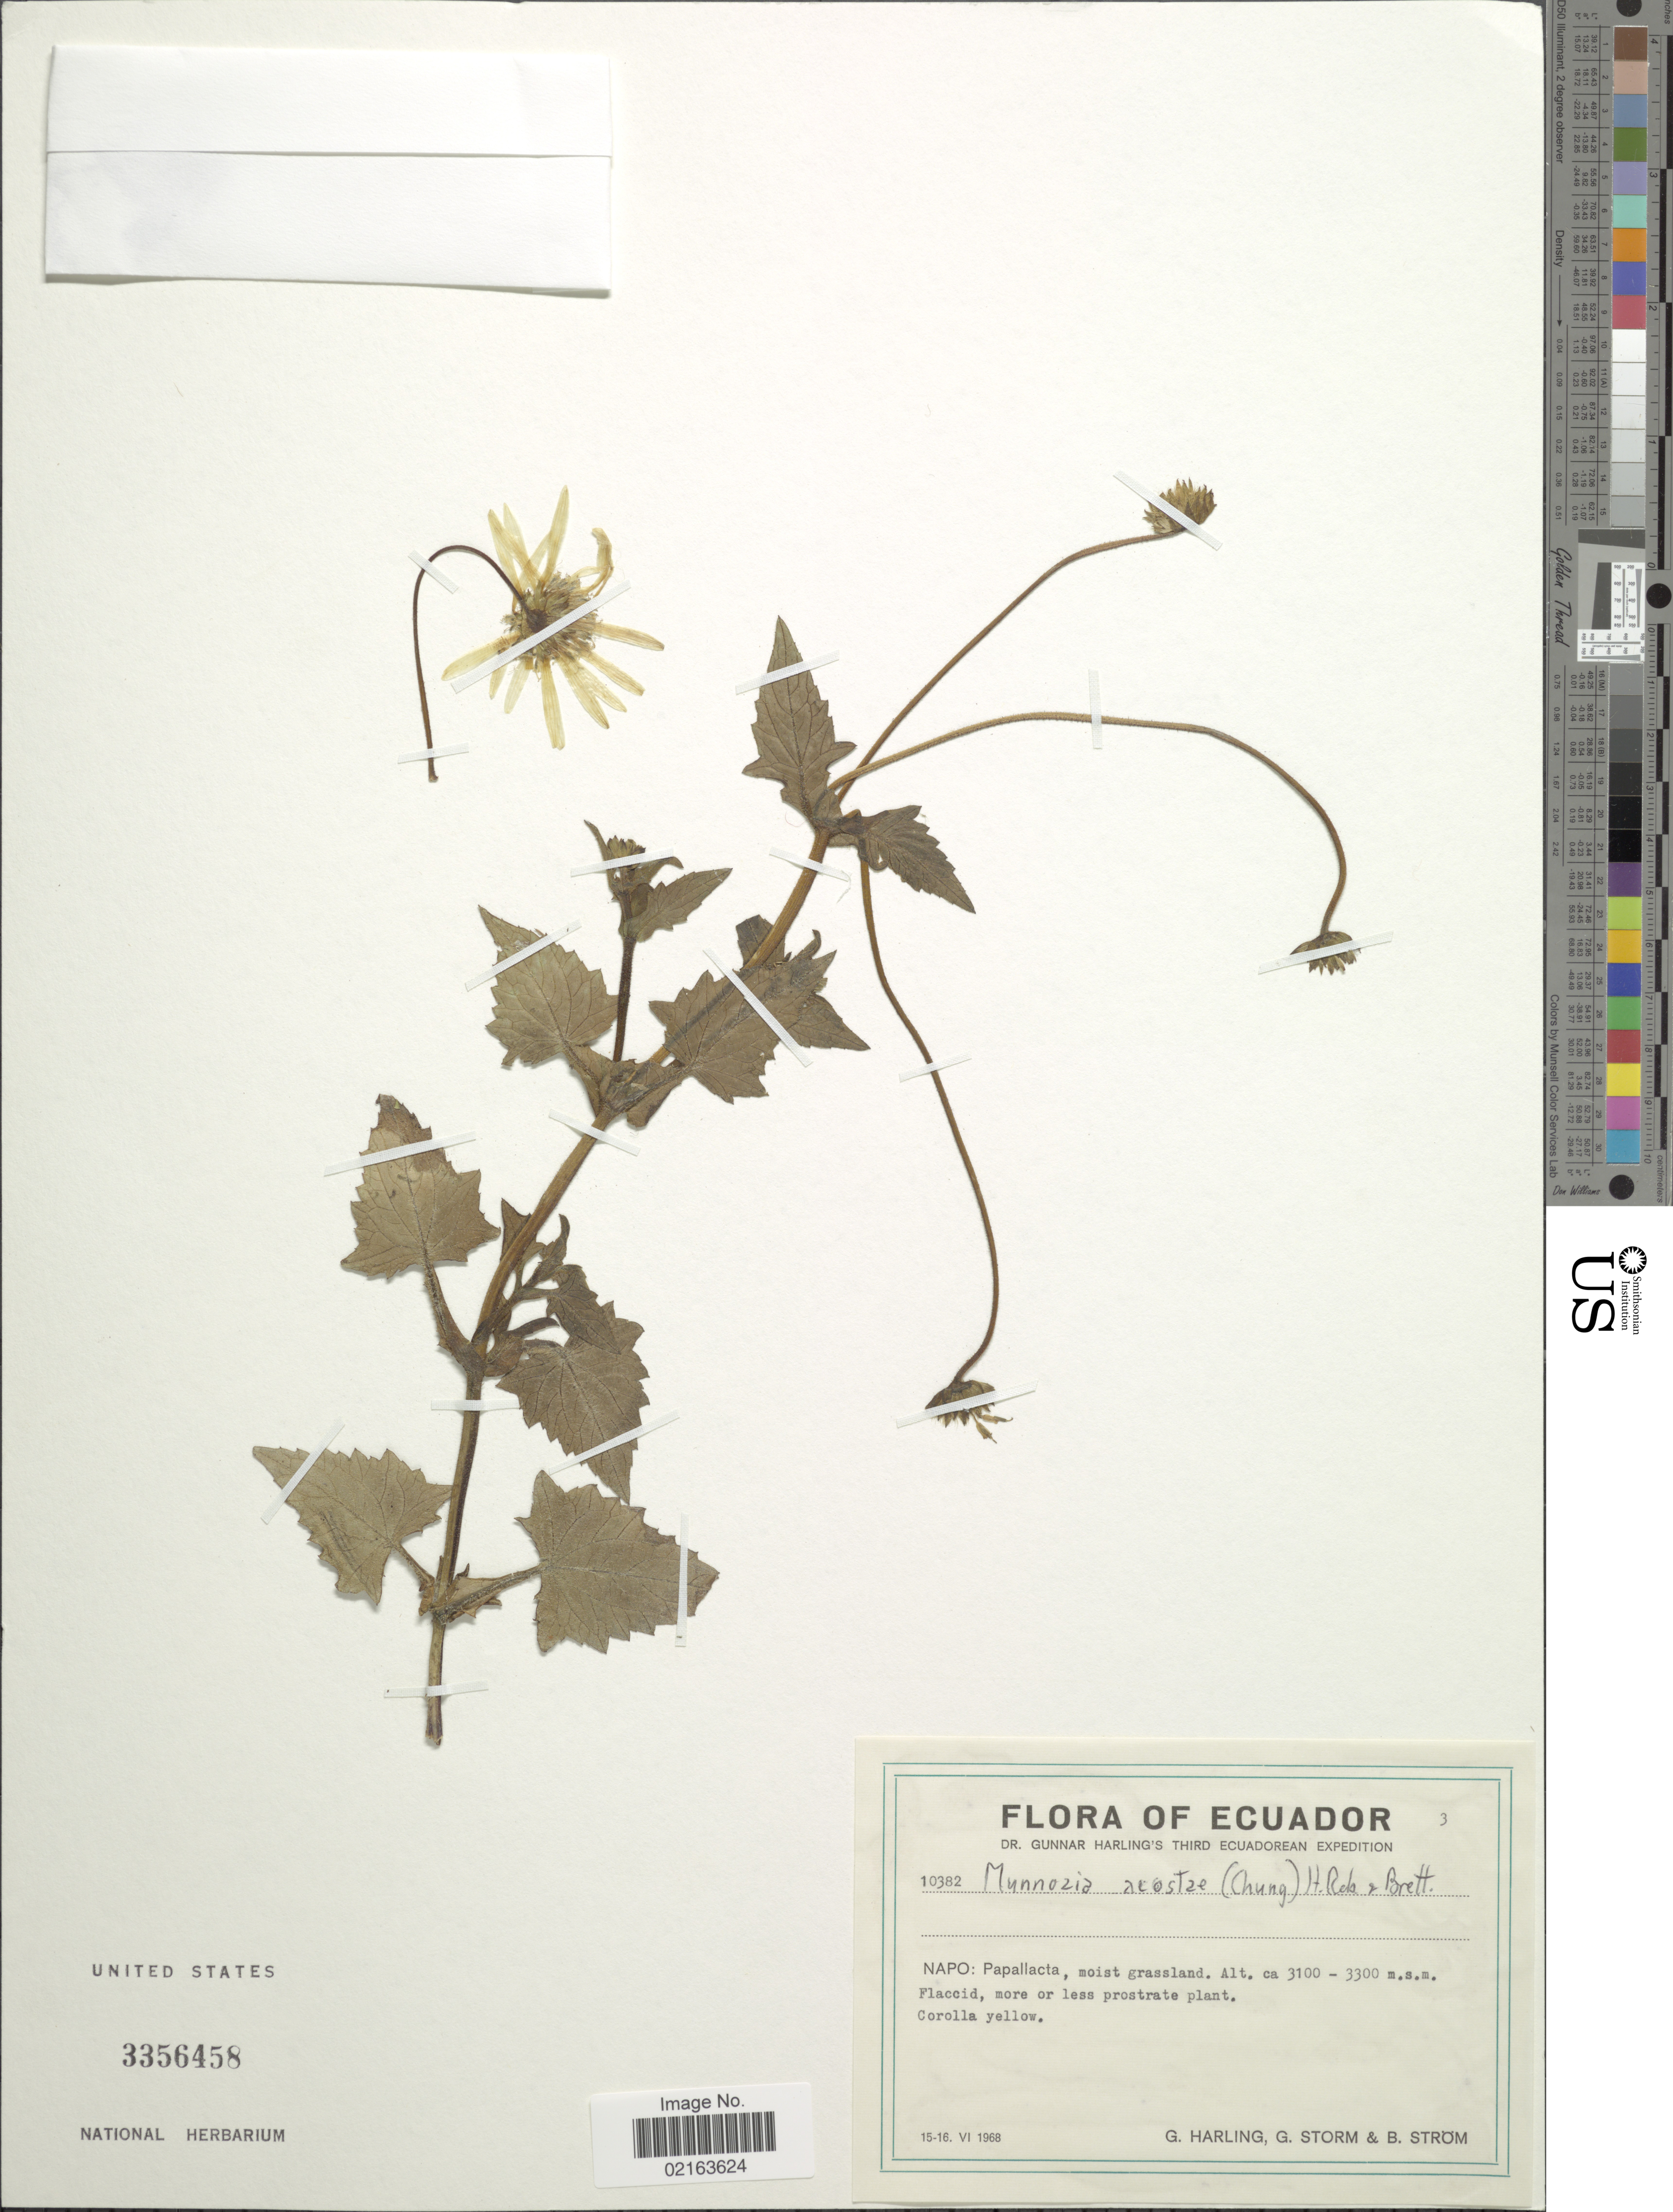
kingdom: Plantae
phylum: Tracheophyta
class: Magnoliopsida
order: Asterales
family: Asteraceae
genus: Munnozia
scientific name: Munnozia acostae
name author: I. Chung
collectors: G. Harling, G. Storm & B. Ström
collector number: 10382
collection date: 1968-06-15/1968-06-16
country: Ecuador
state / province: Napo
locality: Napo: Papallaca, moist grassland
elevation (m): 3100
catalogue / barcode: US 3356458